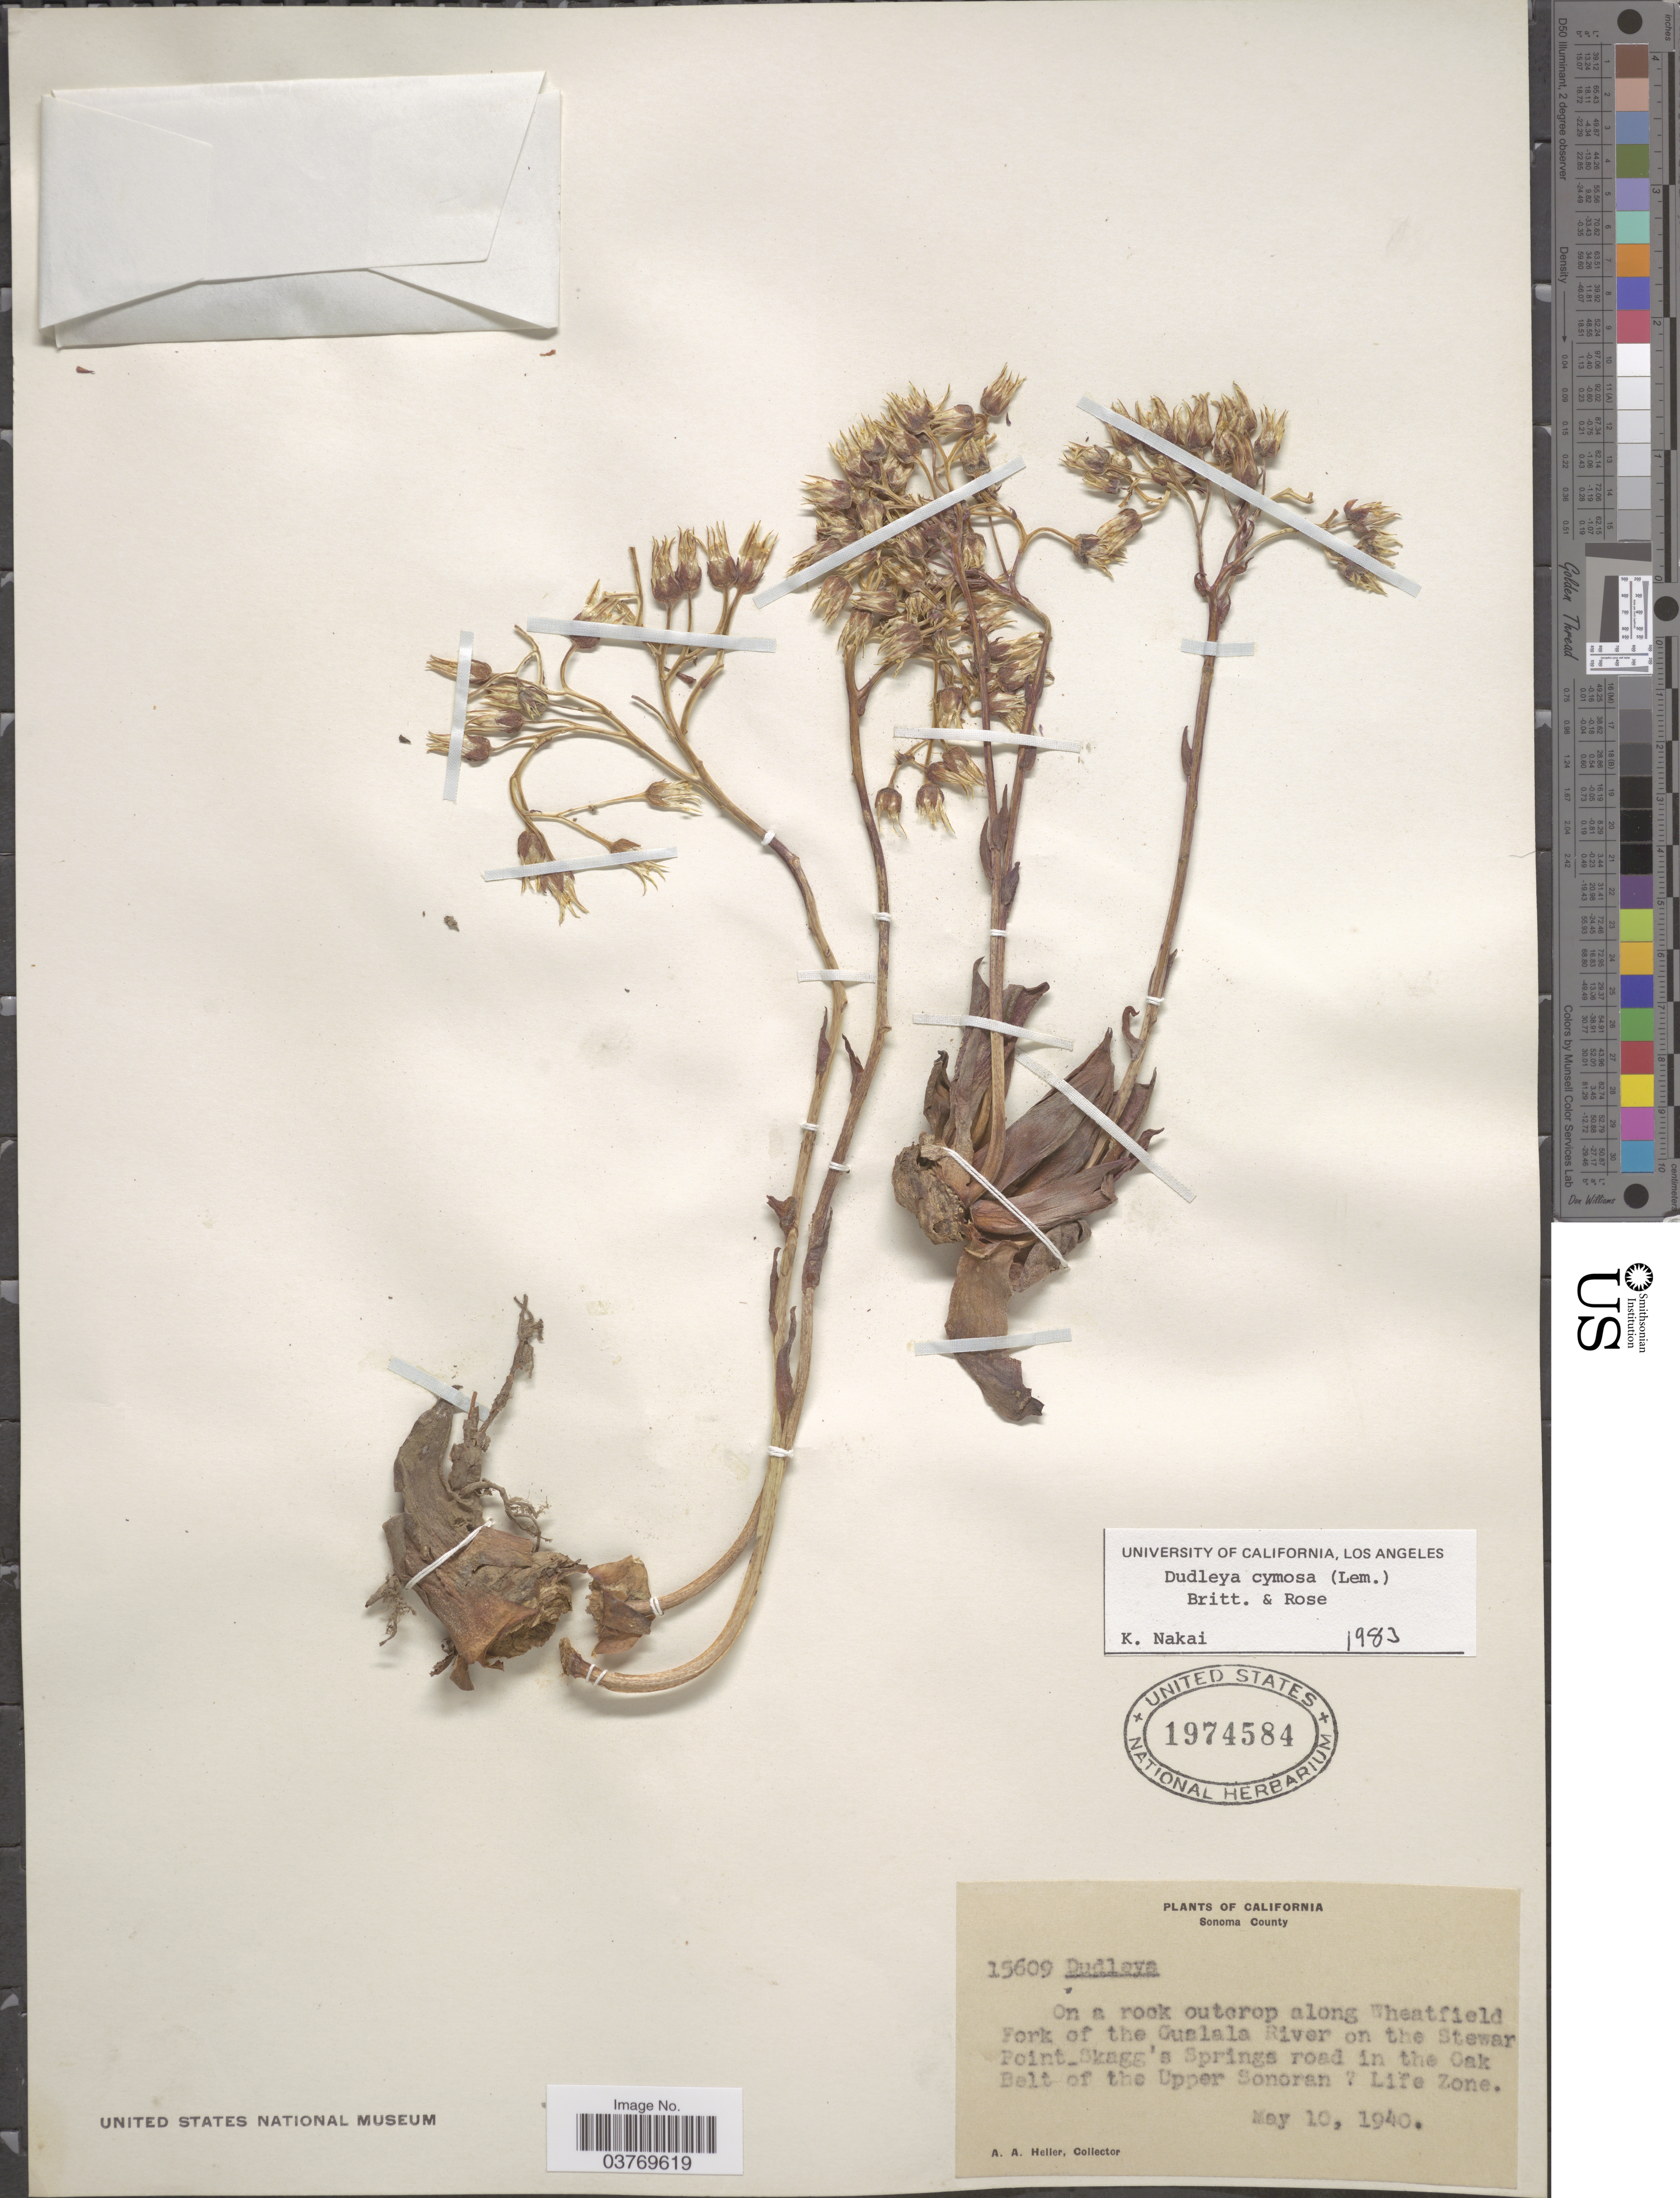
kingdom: Plantae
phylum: Tracheophyta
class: Magnoliopsida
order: Saxifragales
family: Crassulaceae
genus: Dudleya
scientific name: Dudleya cymosa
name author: (Lem.) Britton & Rose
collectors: A. A. Heller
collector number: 15609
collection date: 1940-05-10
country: United States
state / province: California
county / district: Sonoma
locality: Sonoma County. Along Wheatfield Fork of the Gualala River on the Stewar Point_Skagg's Springs road in the Oak Belt of the Upper Sonoran Life Zone.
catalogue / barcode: US 1974584